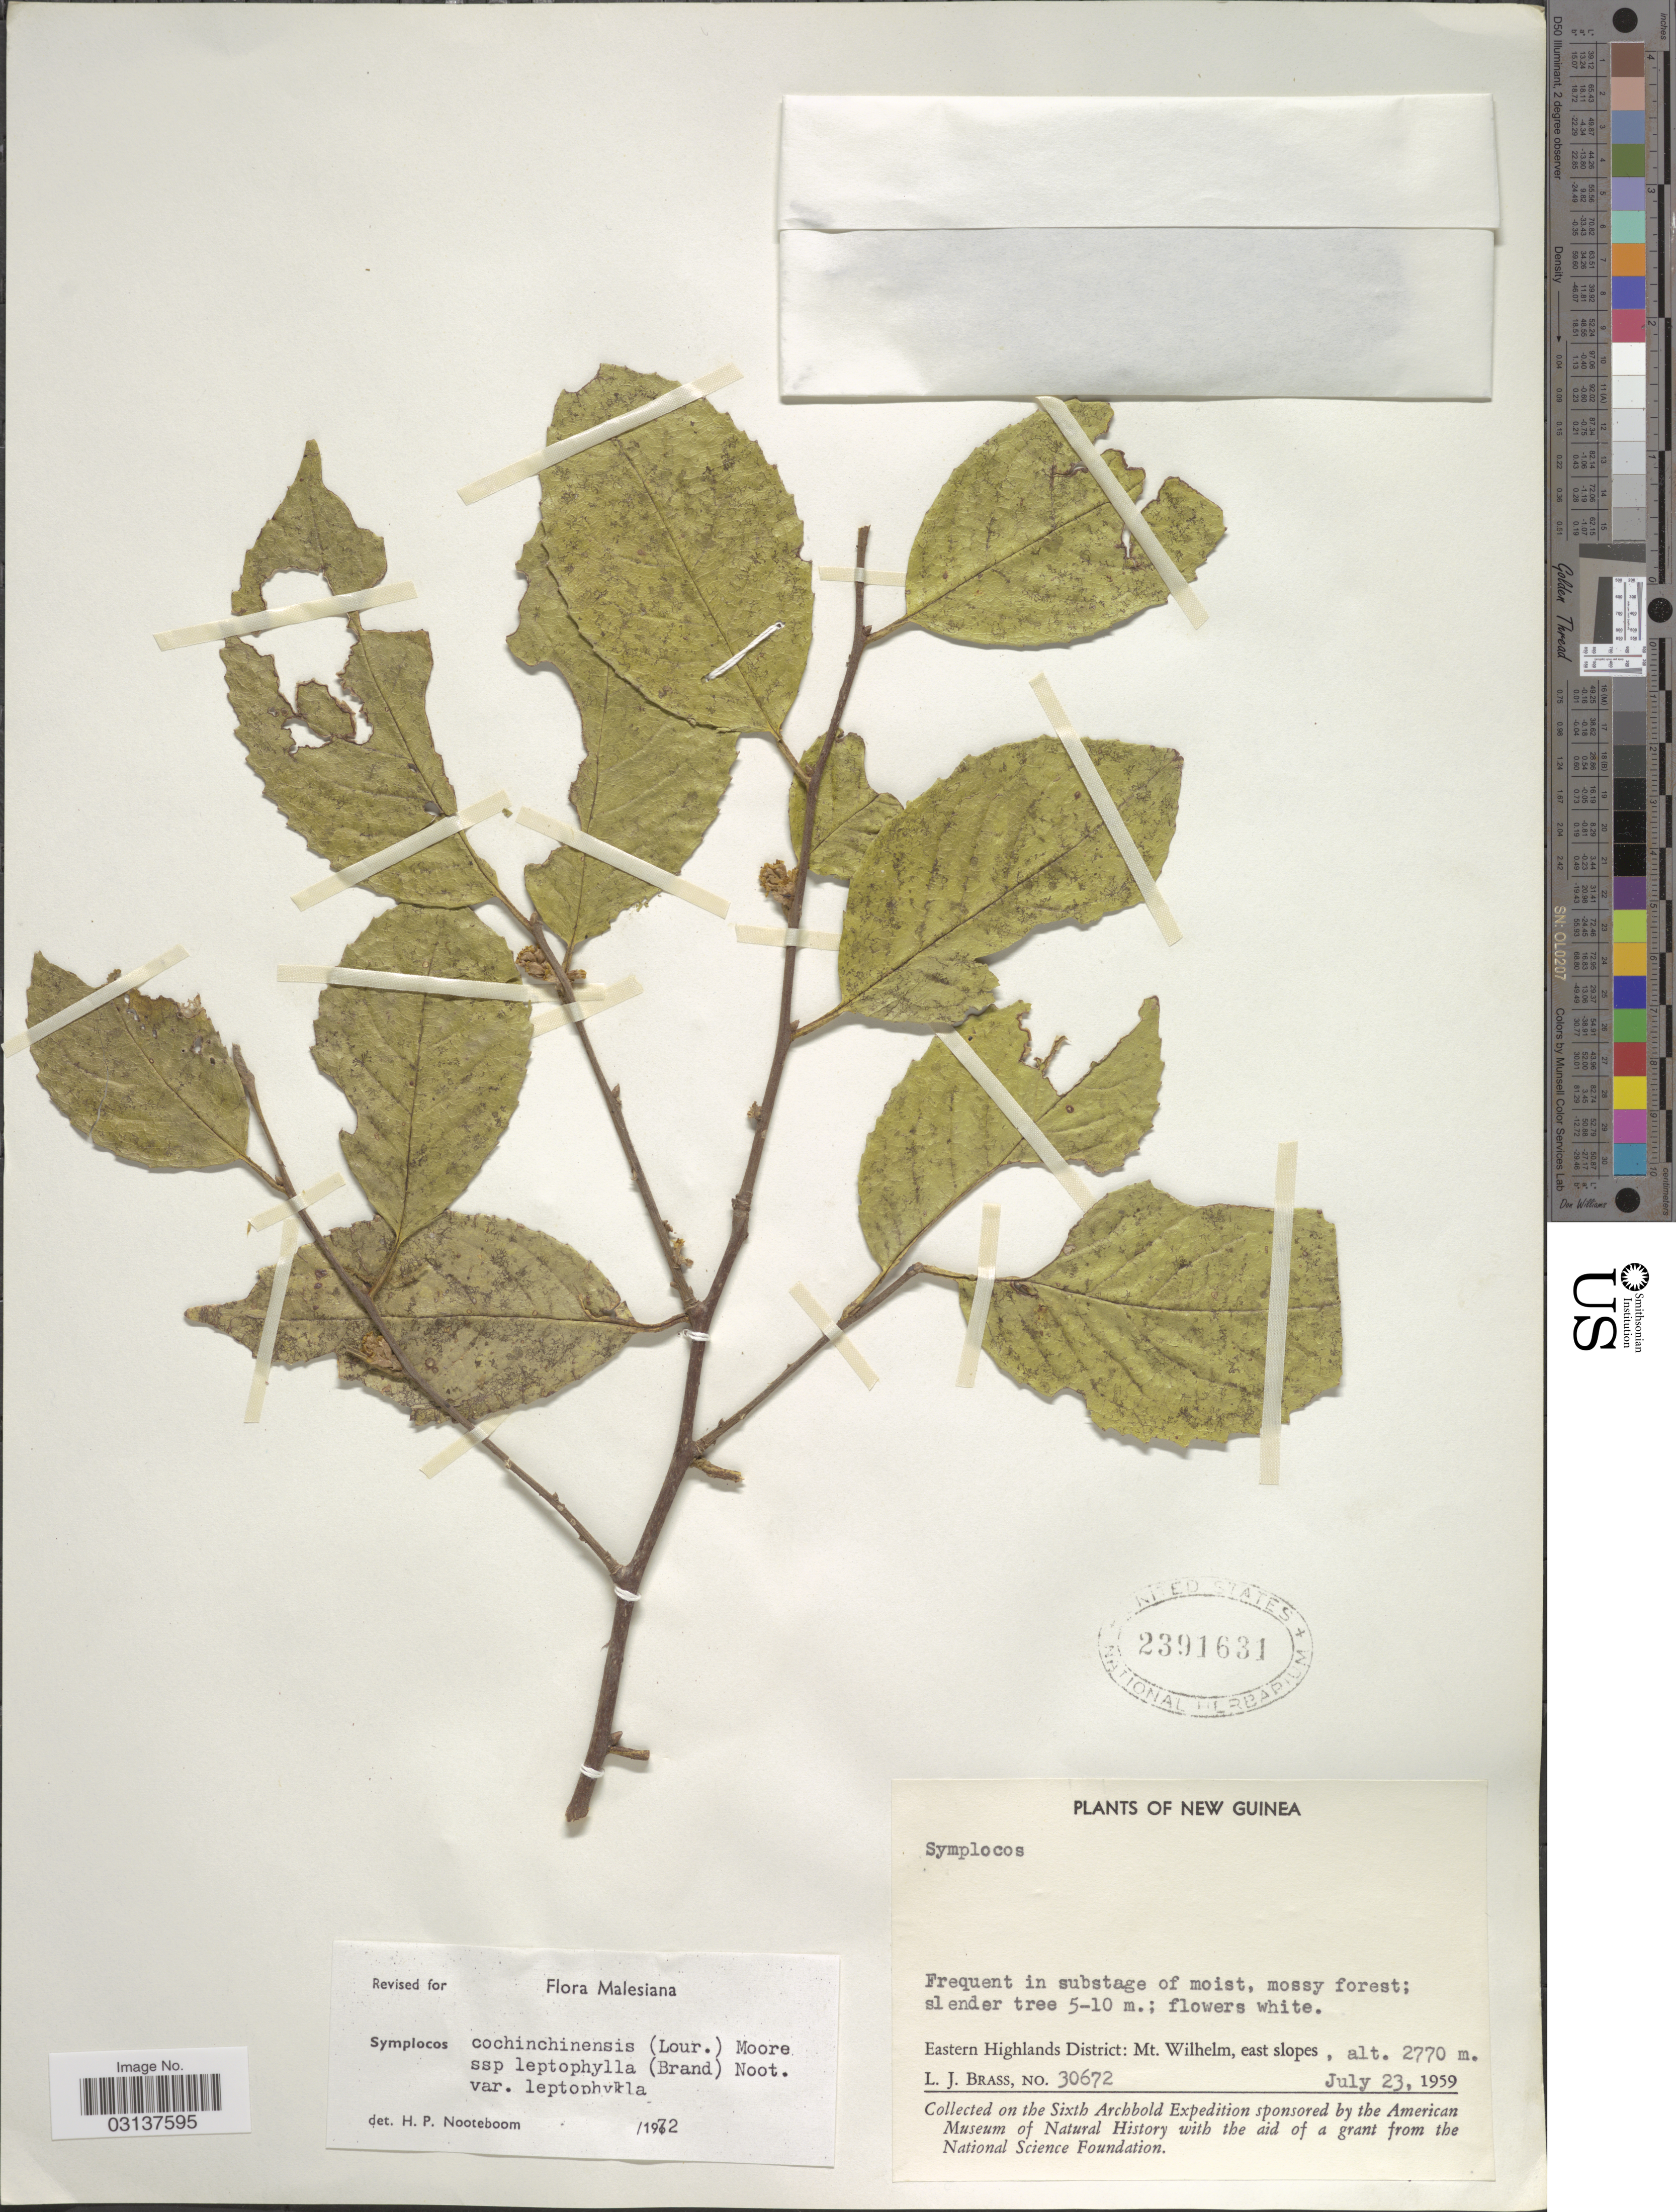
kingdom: Plantae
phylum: Tracheophyta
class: Magnoliopsida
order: Ericales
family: Symplocaceae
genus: Symplocos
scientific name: Symplocos cochinchinensis var. leptophylla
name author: (Brand) Noot.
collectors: L. J. Brass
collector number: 30672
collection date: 1959-07-23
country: Papua New Guinea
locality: New Guinea, Eastern Highlands District: Mt. Wilhelm, east slopes.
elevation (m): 2770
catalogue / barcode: US 2391631